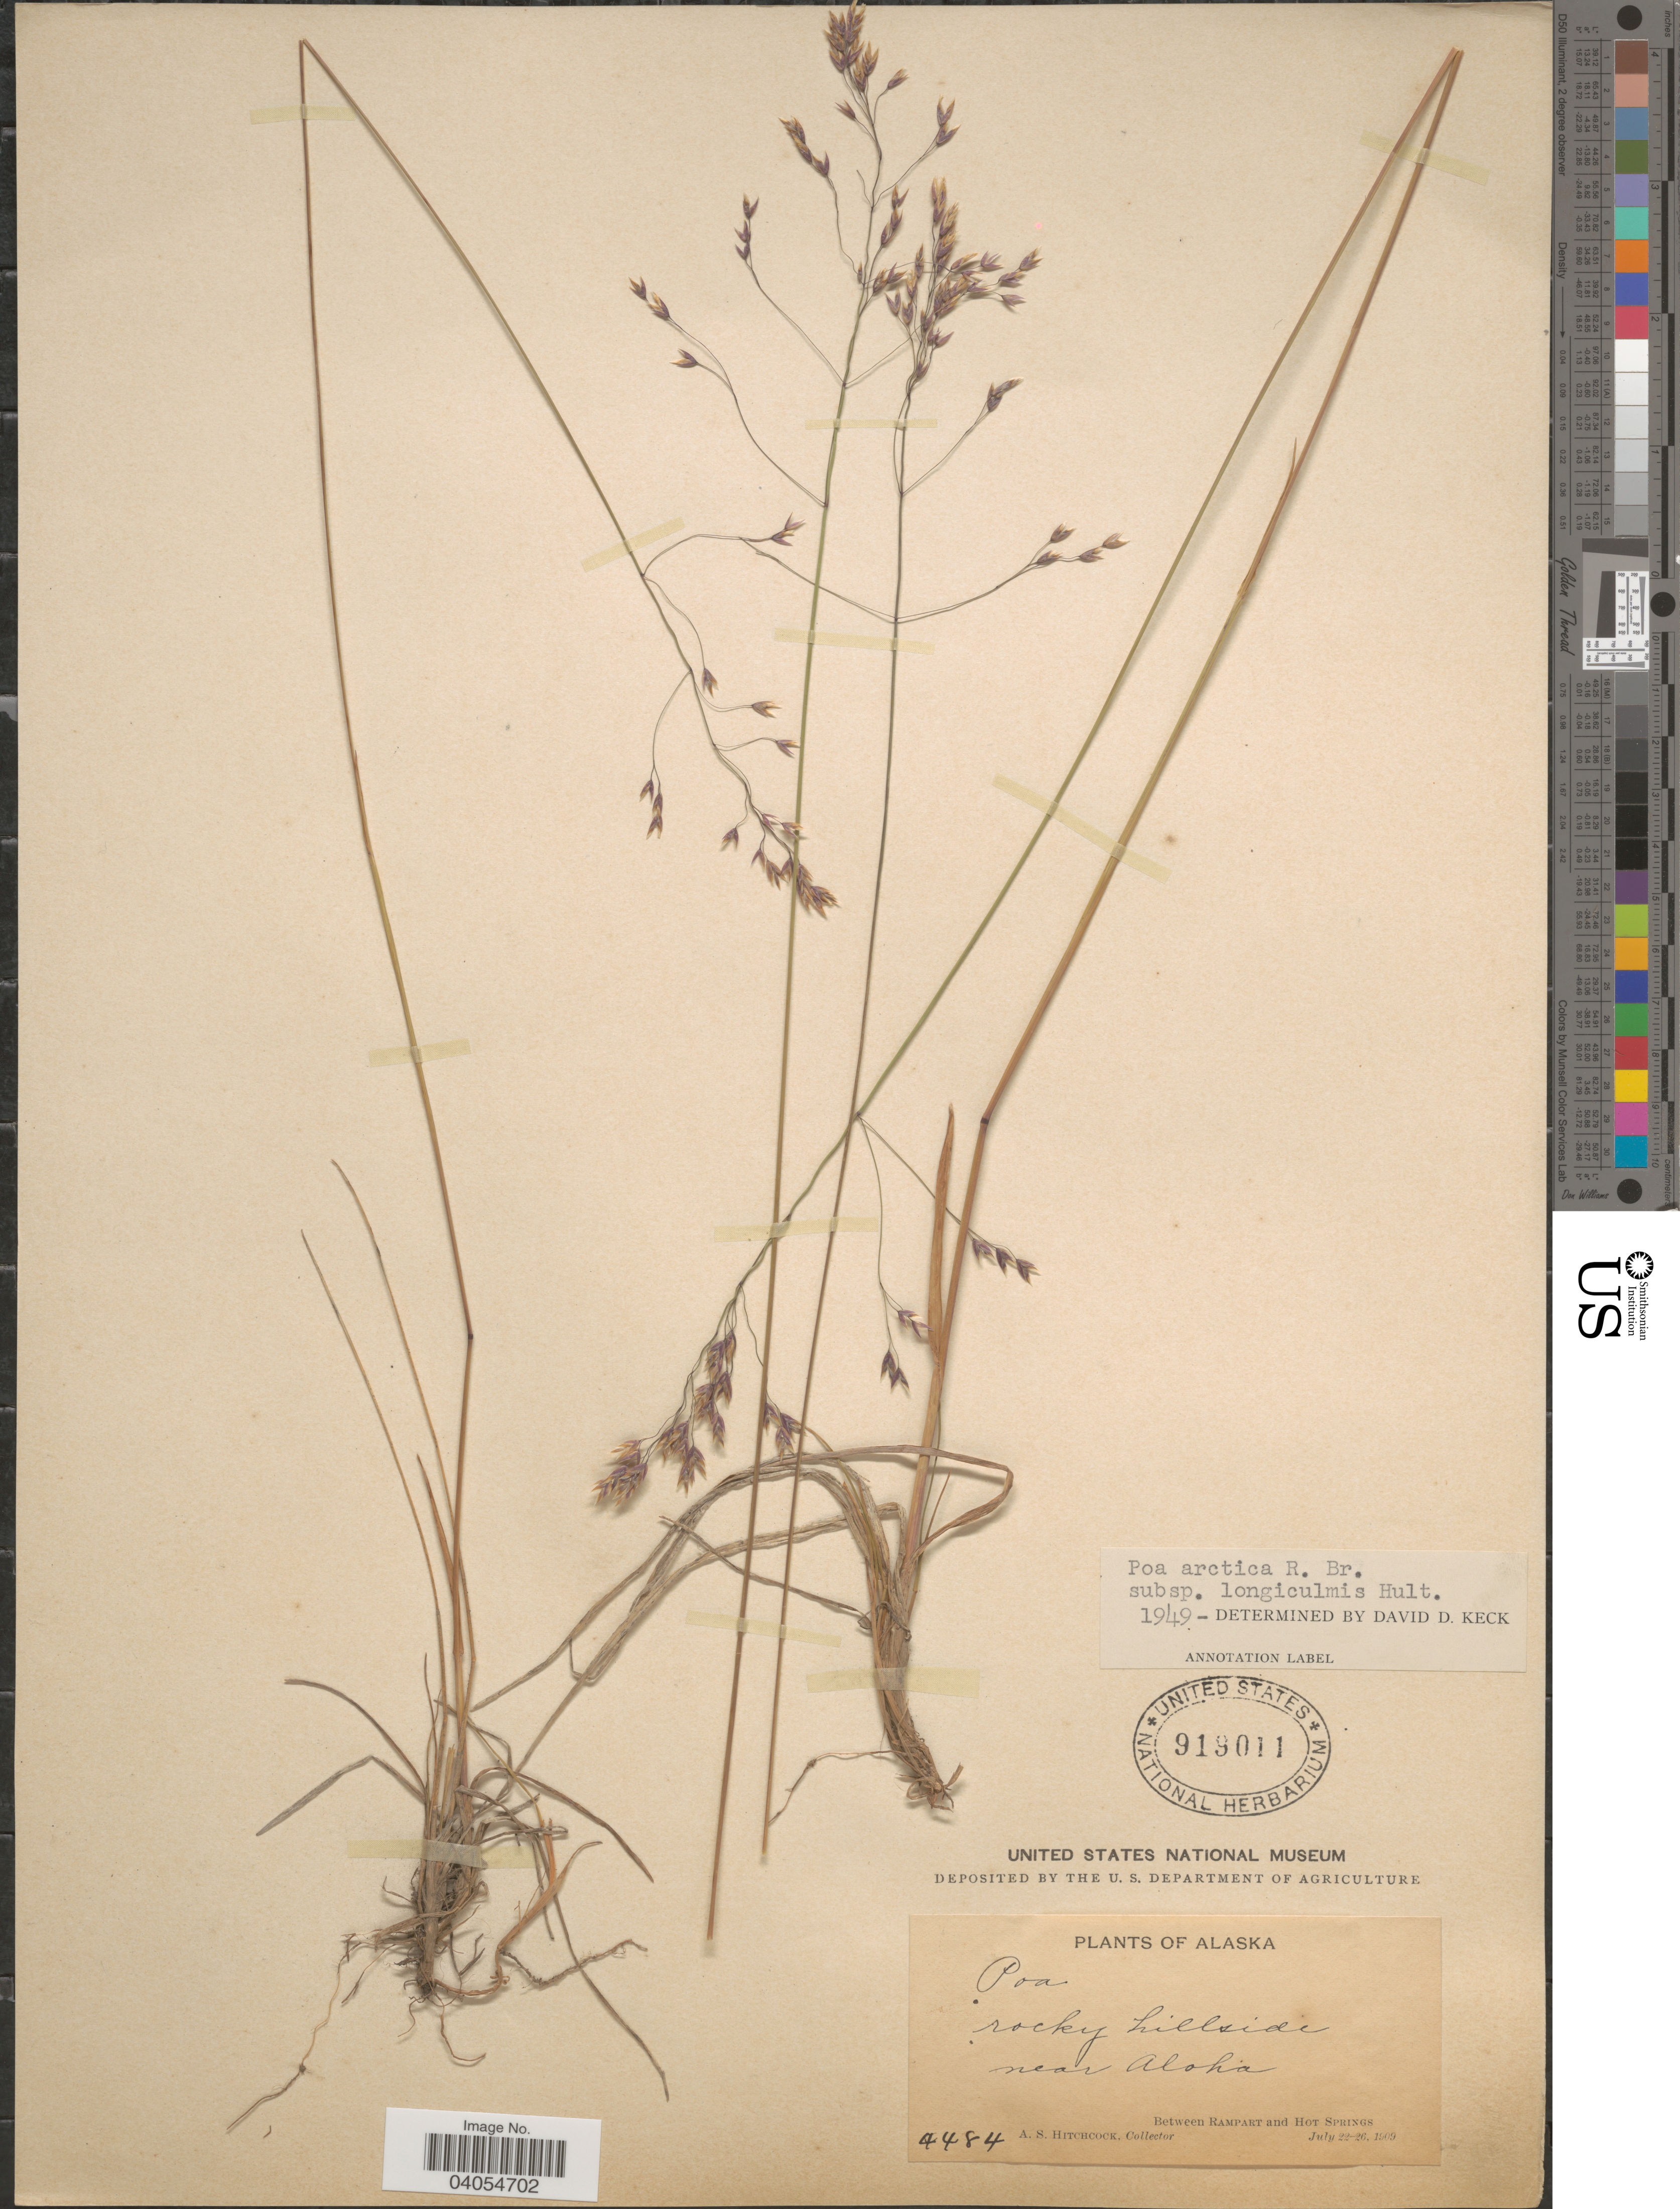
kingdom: Plantae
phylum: Tracheophyta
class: Liliopsida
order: Poales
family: Poaceae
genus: Poa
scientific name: Poa arctica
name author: R. Br.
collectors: A. S. Hitchcock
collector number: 4484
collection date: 1909-07-22/1909-07-26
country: United States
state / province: Alaska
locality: Rocky hillside near Aloha. Between Rampart and Hot Springs.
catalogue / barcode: US 919011